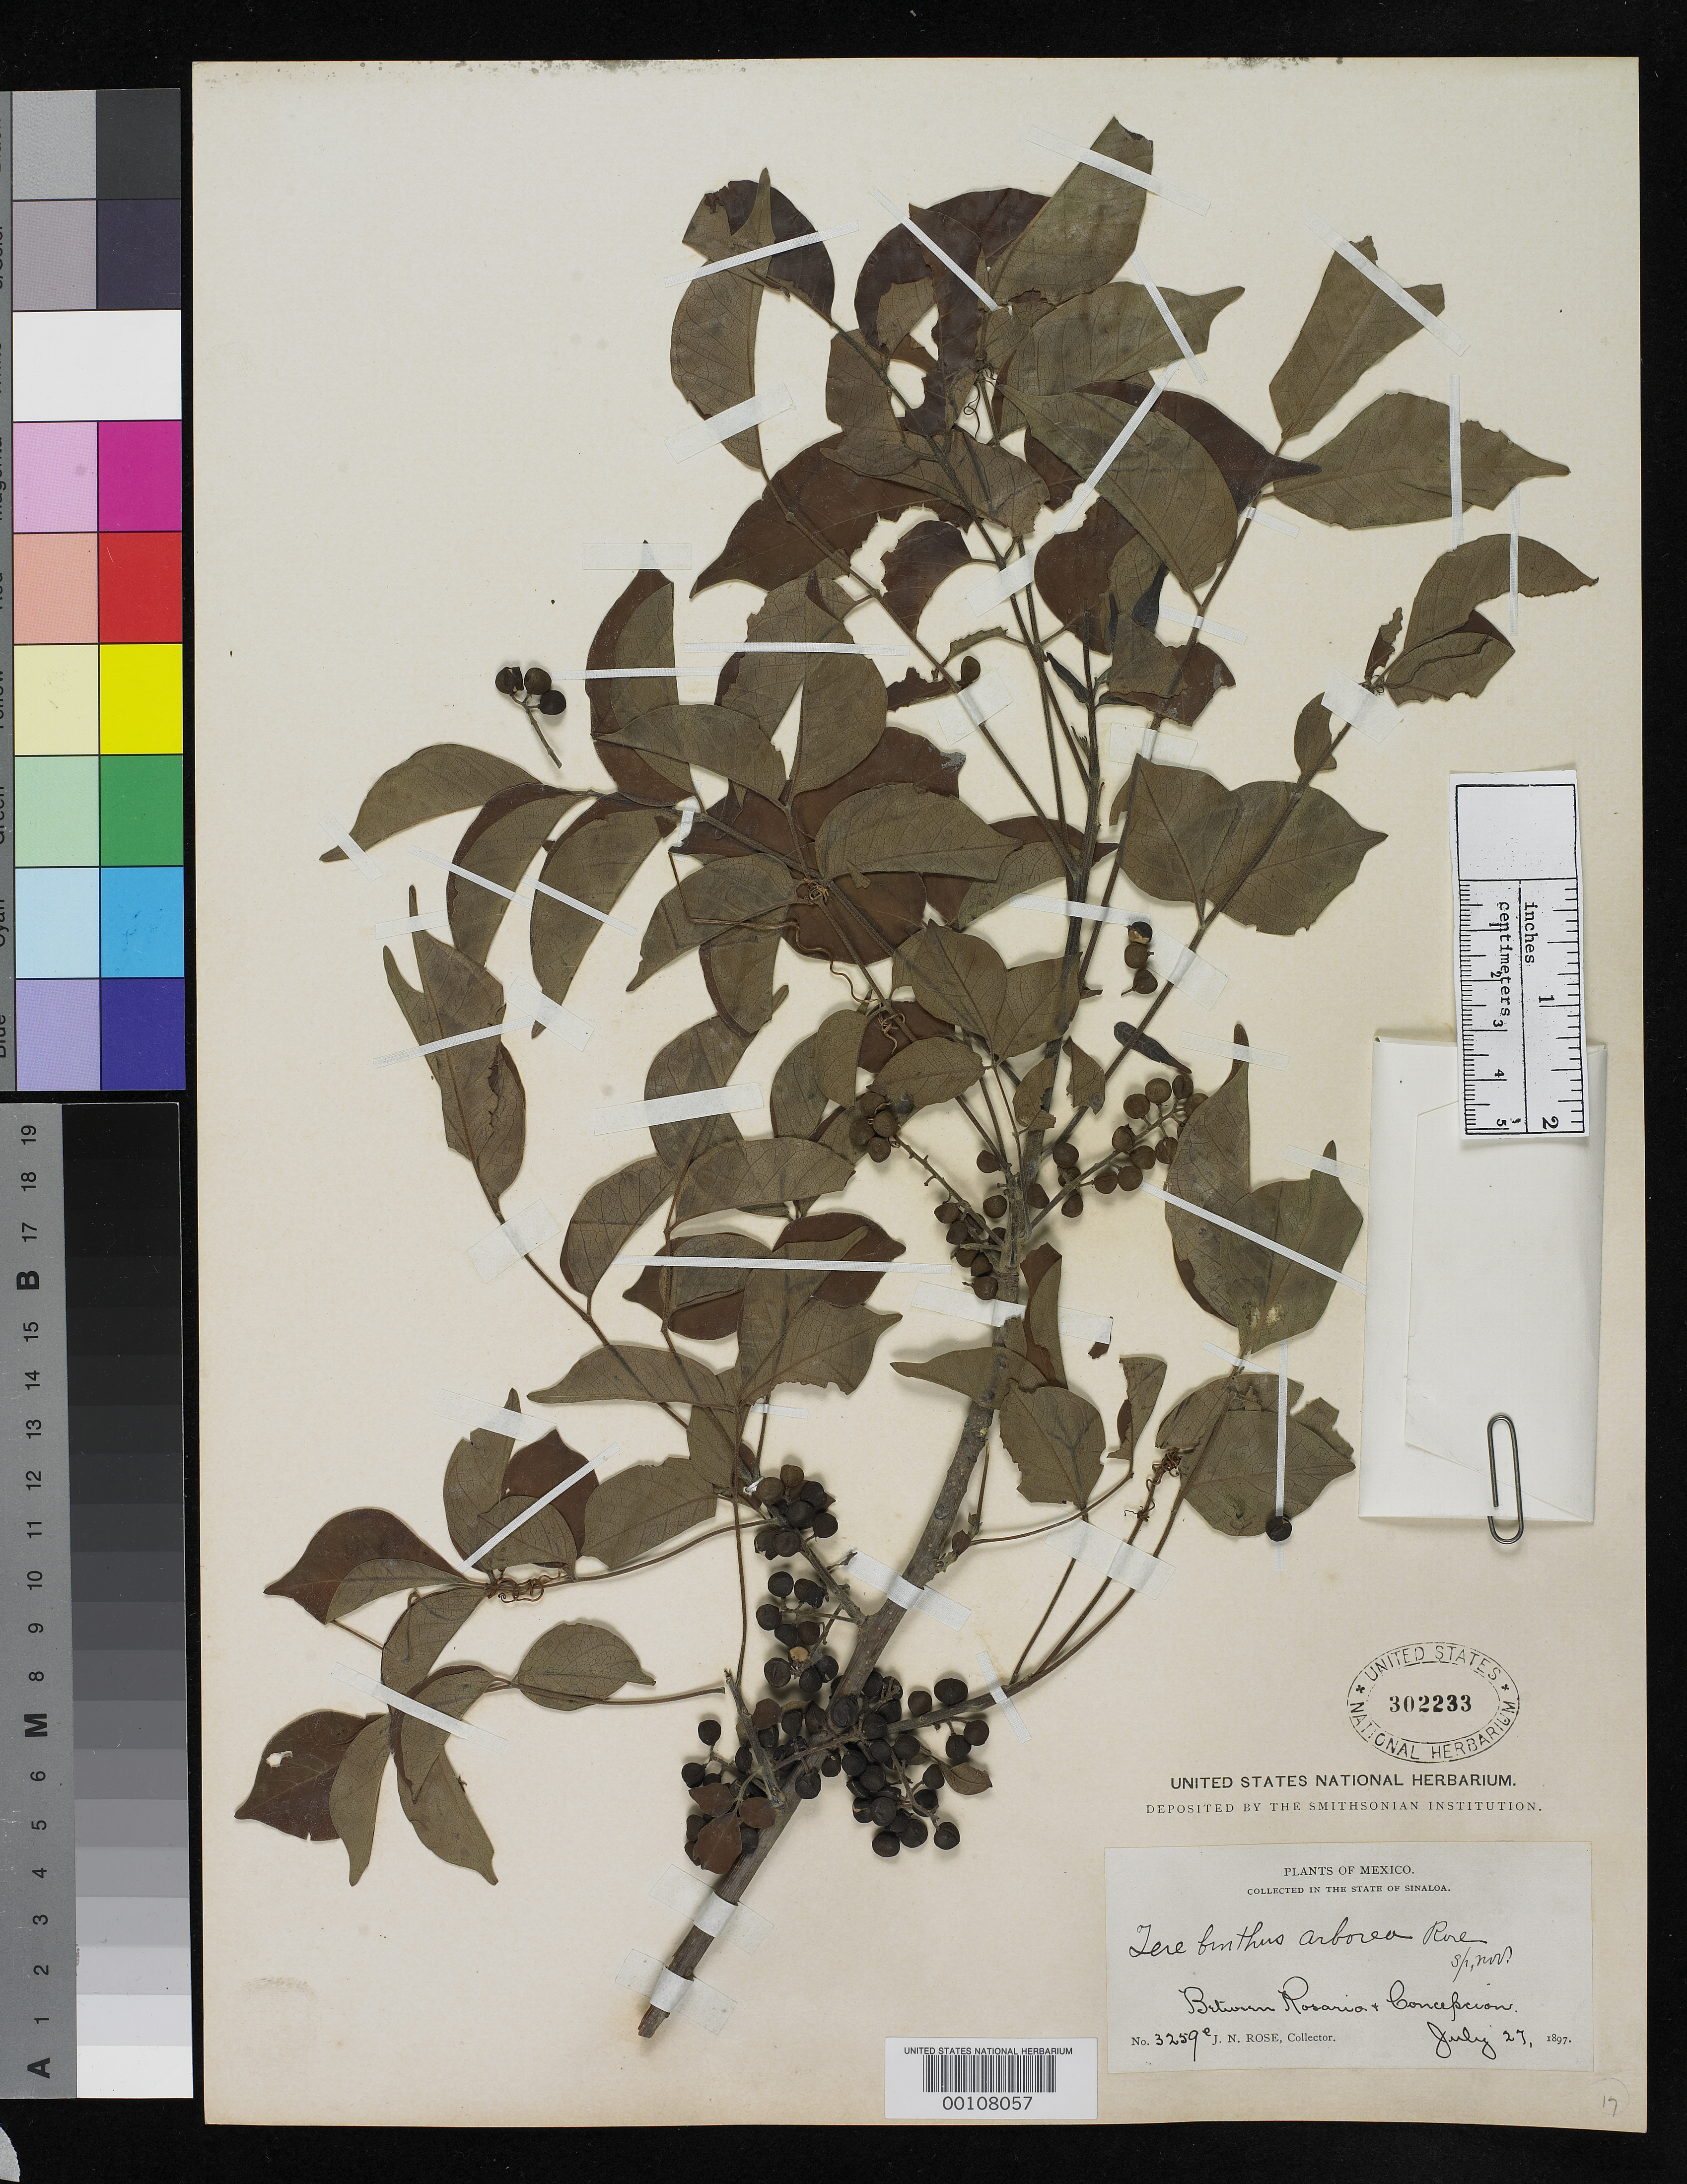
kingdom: Plantae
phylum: Tracheophyta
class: Magnoliopsida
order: Sapindales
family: Burseraceae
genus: Terebinthus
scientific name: Terebinthus arborea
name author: Rose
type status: Holotype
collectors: J. N. Rose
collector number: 3259 E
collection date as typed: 27 Jul 1897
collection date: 1897-07-27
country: Mexico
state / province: Sinaloa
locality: Tepic, between Acaponeta and Concepcion.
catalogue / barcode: US 302233